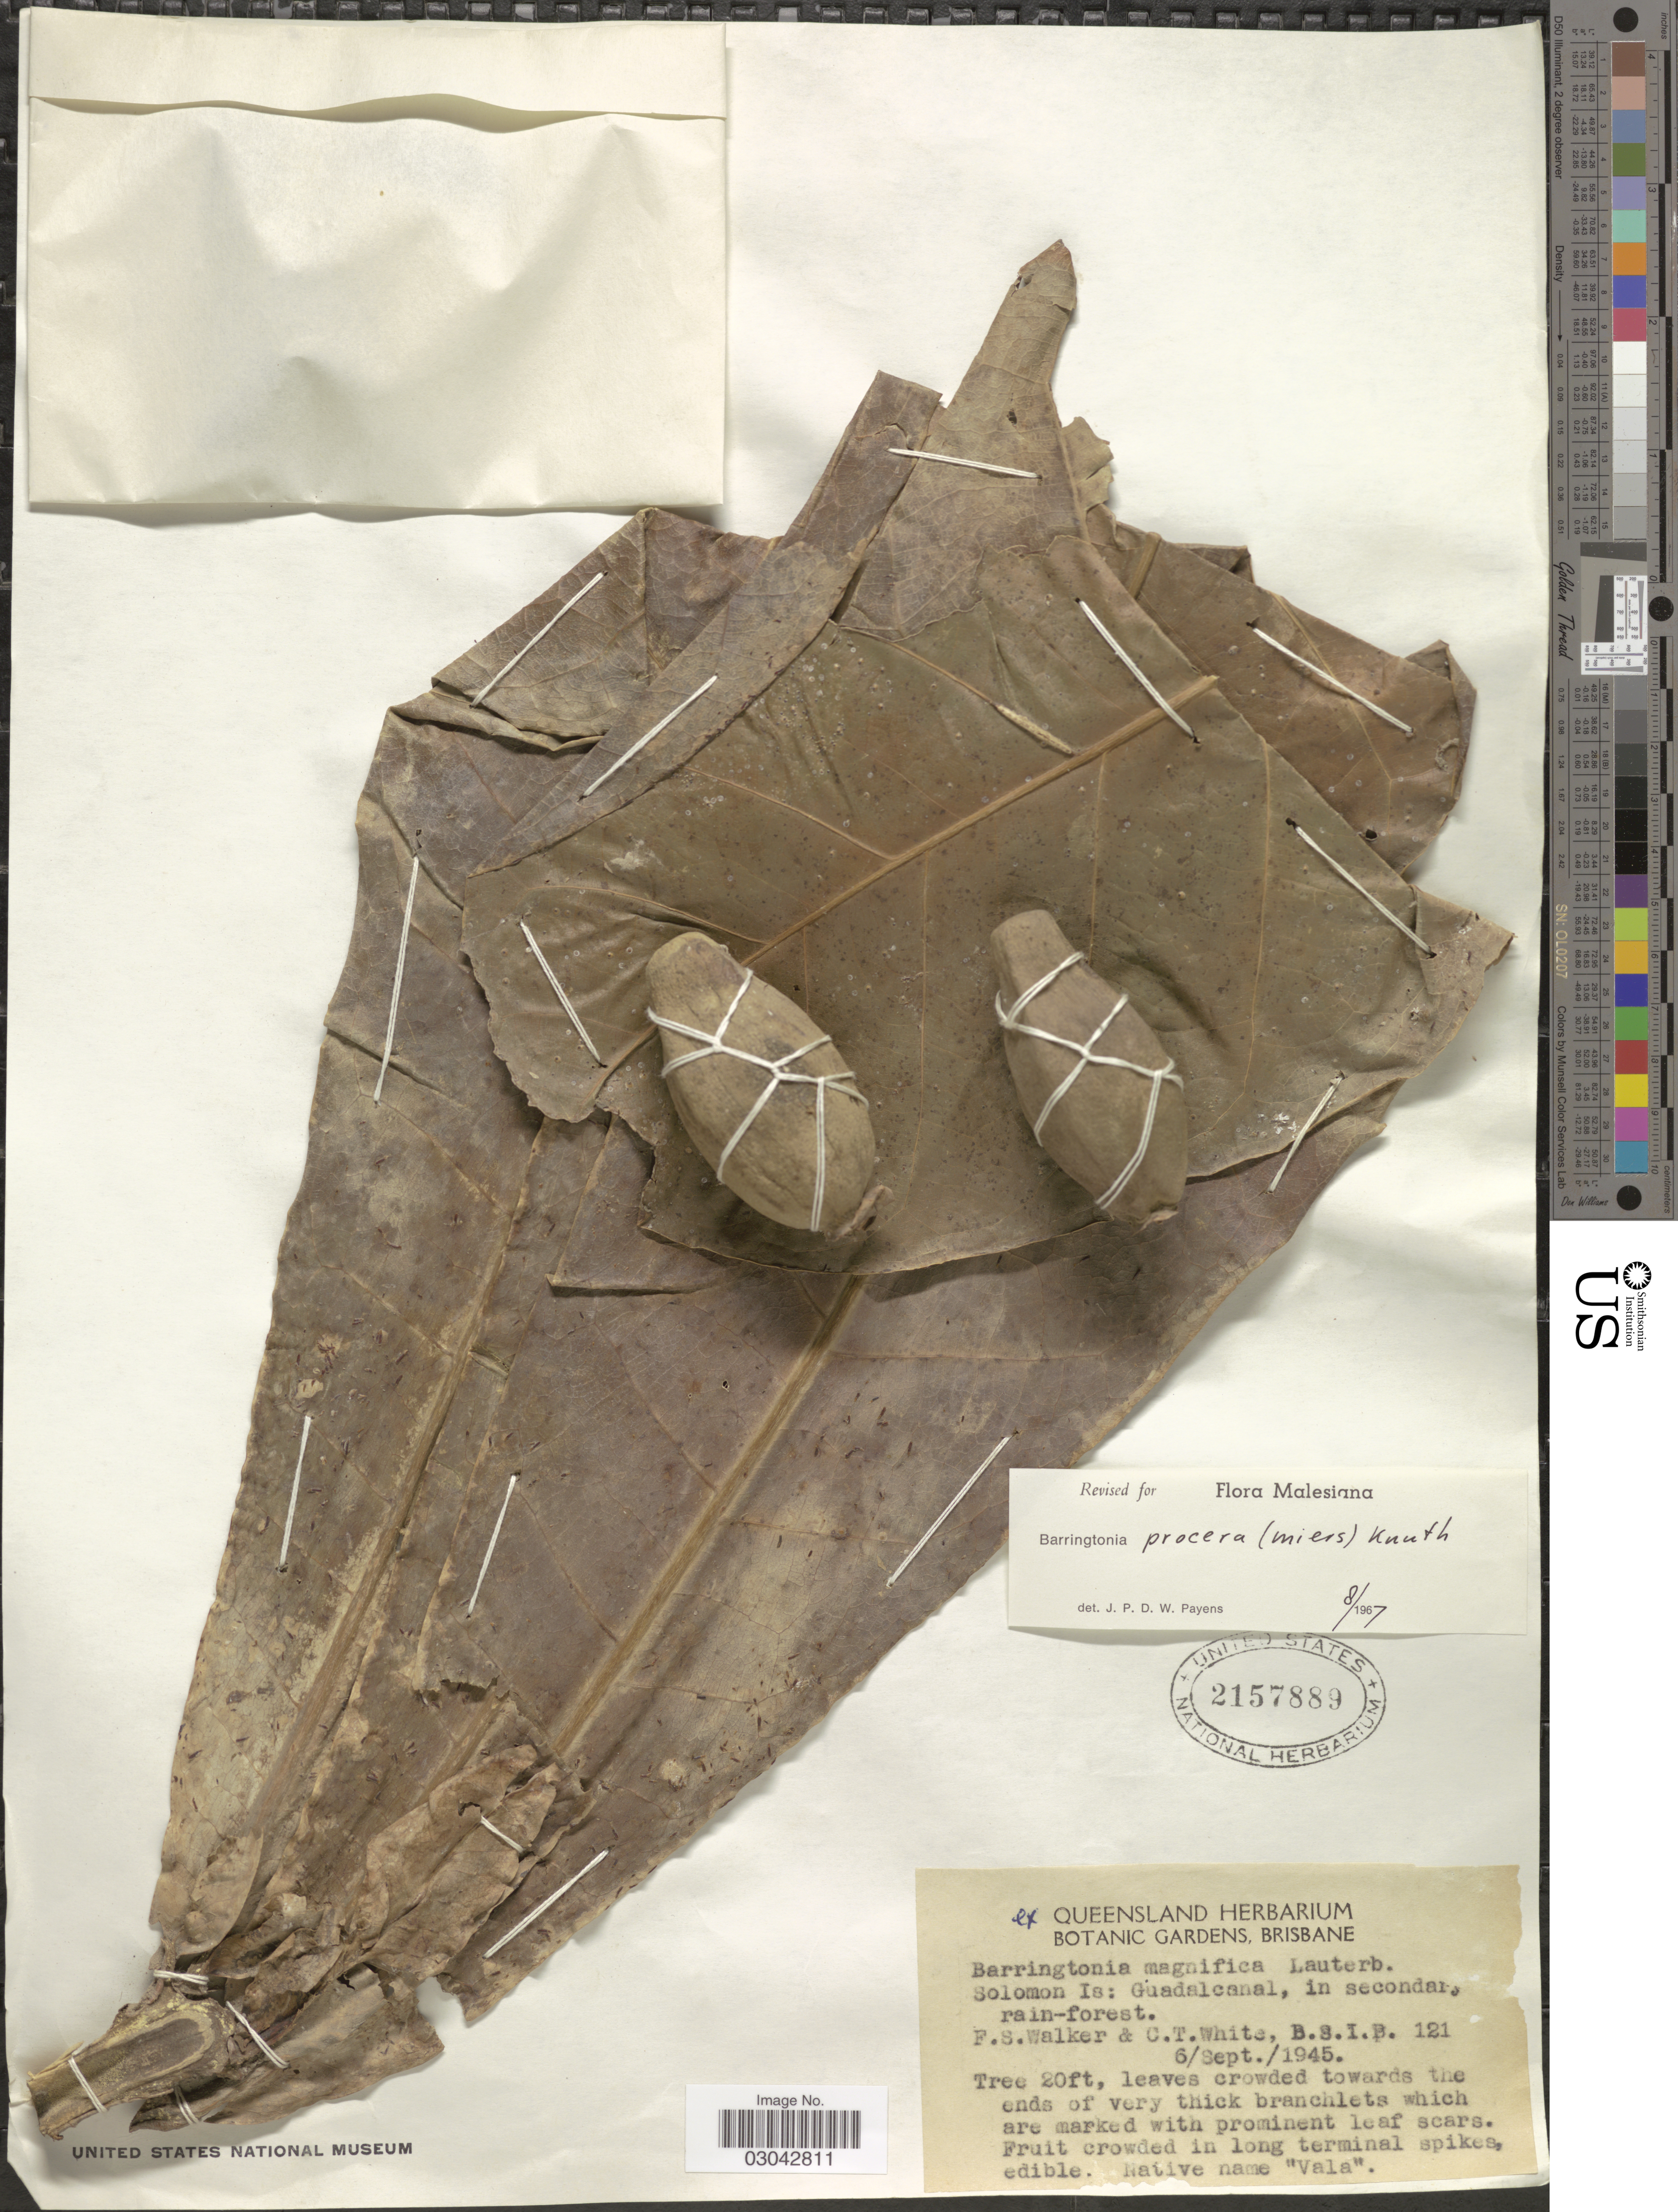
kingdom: Plantae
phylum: Tracheophyta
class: Magnoliopsida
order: Ericales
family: Lecythidaceae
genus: Barringtonia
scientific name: Barringtonia procera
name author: (Miers) R. Knuth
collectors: F. Walker & C. T. White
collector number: B.S.I.P.121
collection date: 1945-09-06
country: Solomon Islands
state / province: Solomon Islands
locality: Solomon Is: Guadalcanal, in seconday rain-forest.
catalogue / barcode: US 2157889